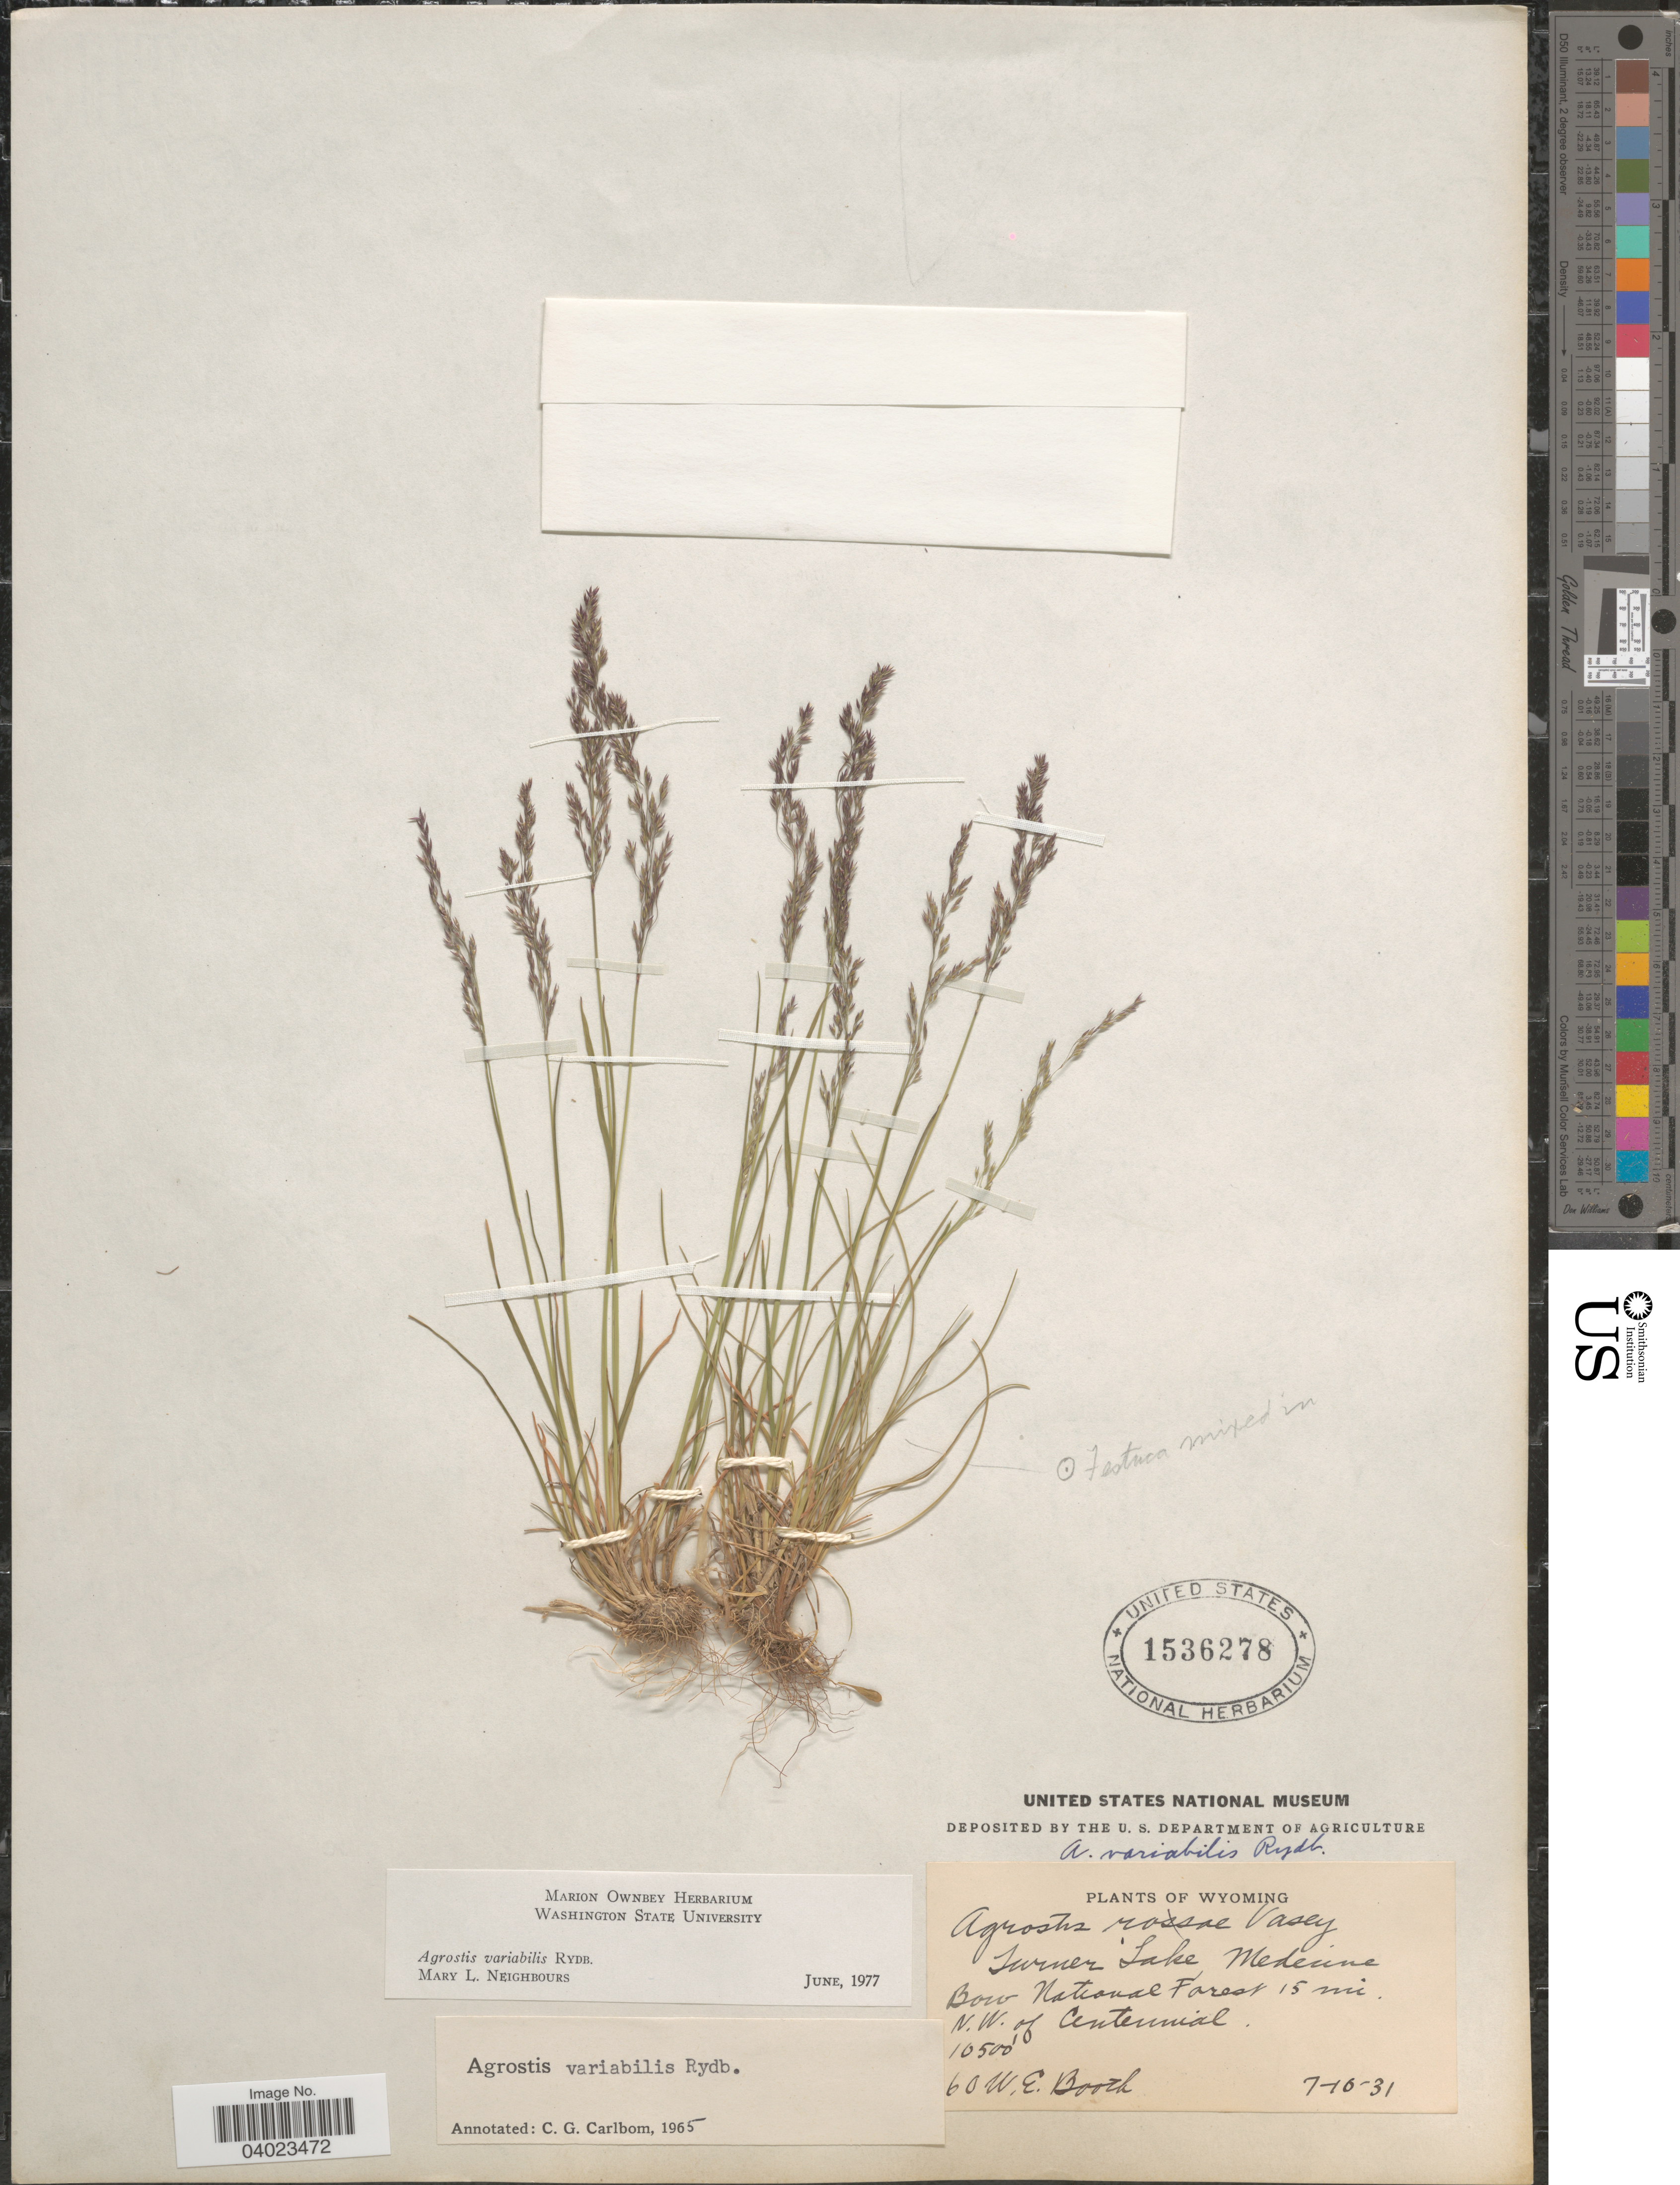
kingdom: Plantae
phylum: Tracheophyta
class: Liliopsida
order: Poales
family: Poaceae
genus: Agrostis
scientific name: Agrostis variabilis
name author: Rydb.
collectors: W. Booth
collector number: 60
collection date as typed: Transcribed d/m/y: 16/7/31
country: United States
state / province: Wyoming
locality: Turner Lake, Medicine Bow National Forest 15 mi. N.W. of Centennial.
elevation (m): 3200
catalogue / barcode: US 1536278